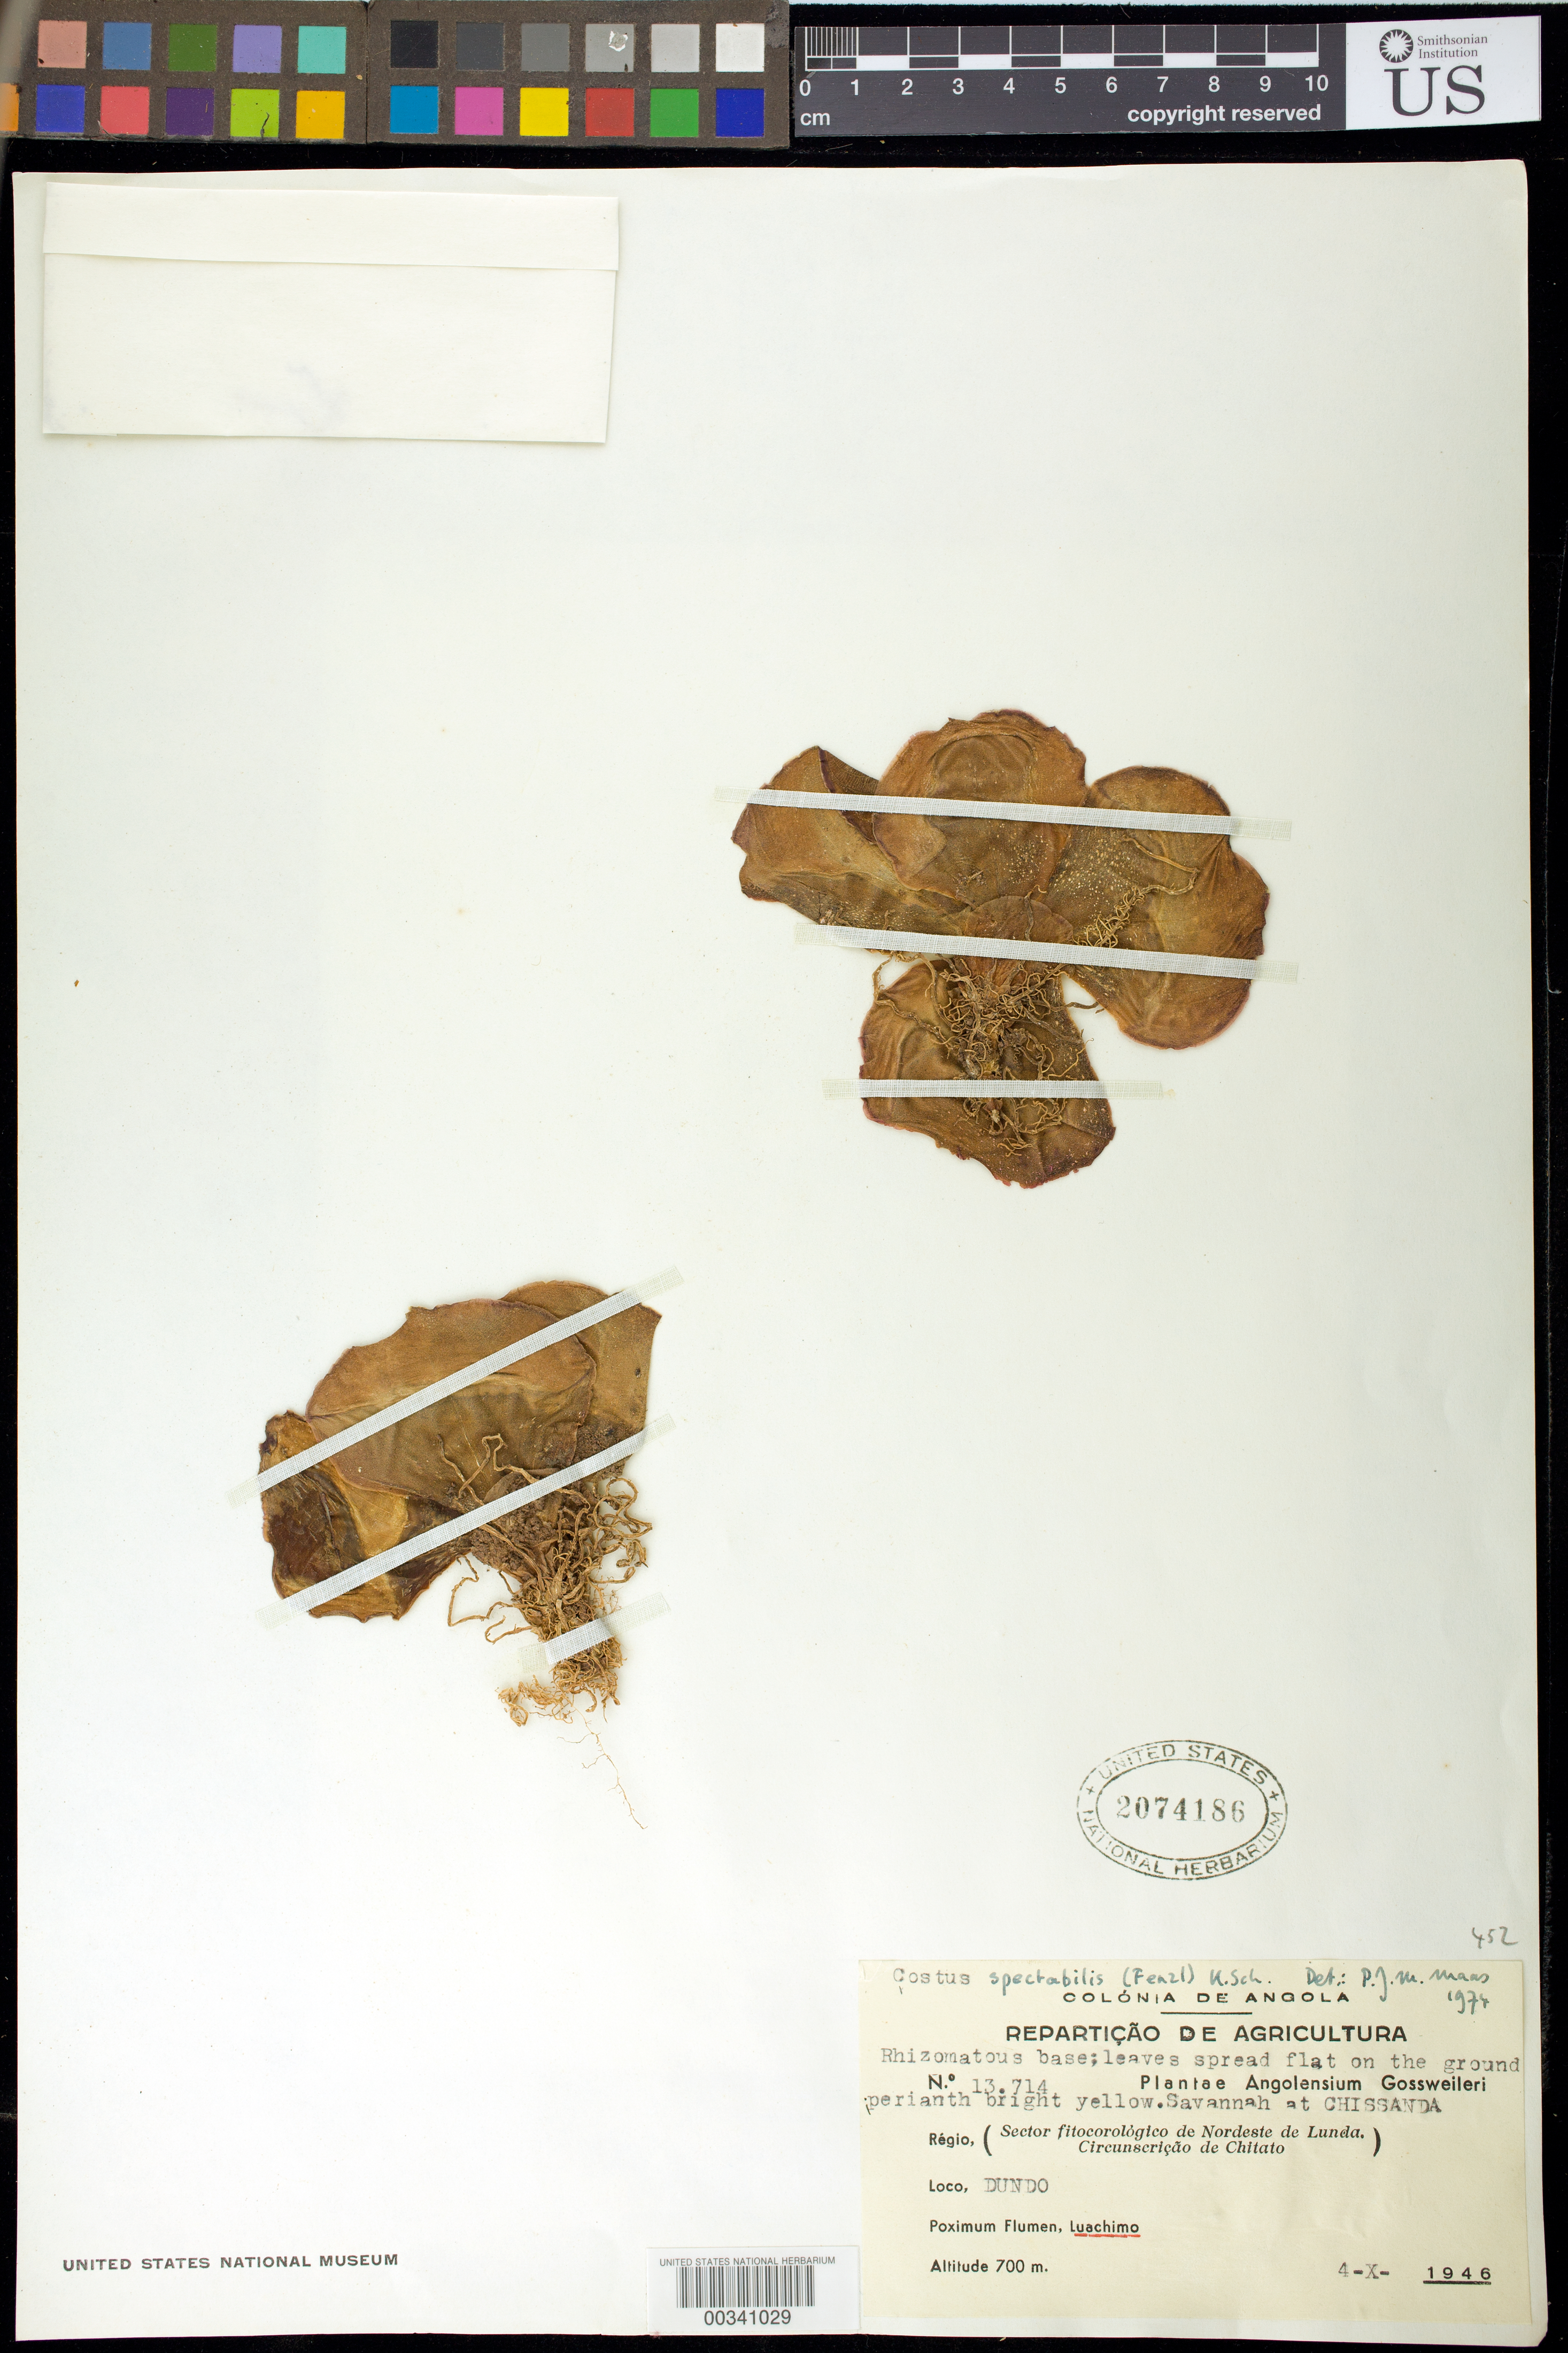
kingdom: Plantae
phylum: Tracheophyta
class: Liliopsida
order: Zingiberales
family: Costaceae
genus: Costus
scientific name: Costus spectabilis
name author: K. Schum.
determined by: Maas, Paul J. M.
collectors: F. Gossweiler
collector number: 13.714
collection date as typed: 04 Oct 1946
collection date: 1946-10-04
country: Angola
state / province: Lunda Norte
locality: Savannah at Chissanda, loco, Dundo, poximum flumen, Luachimo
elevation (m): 700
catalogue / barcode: US 2074186